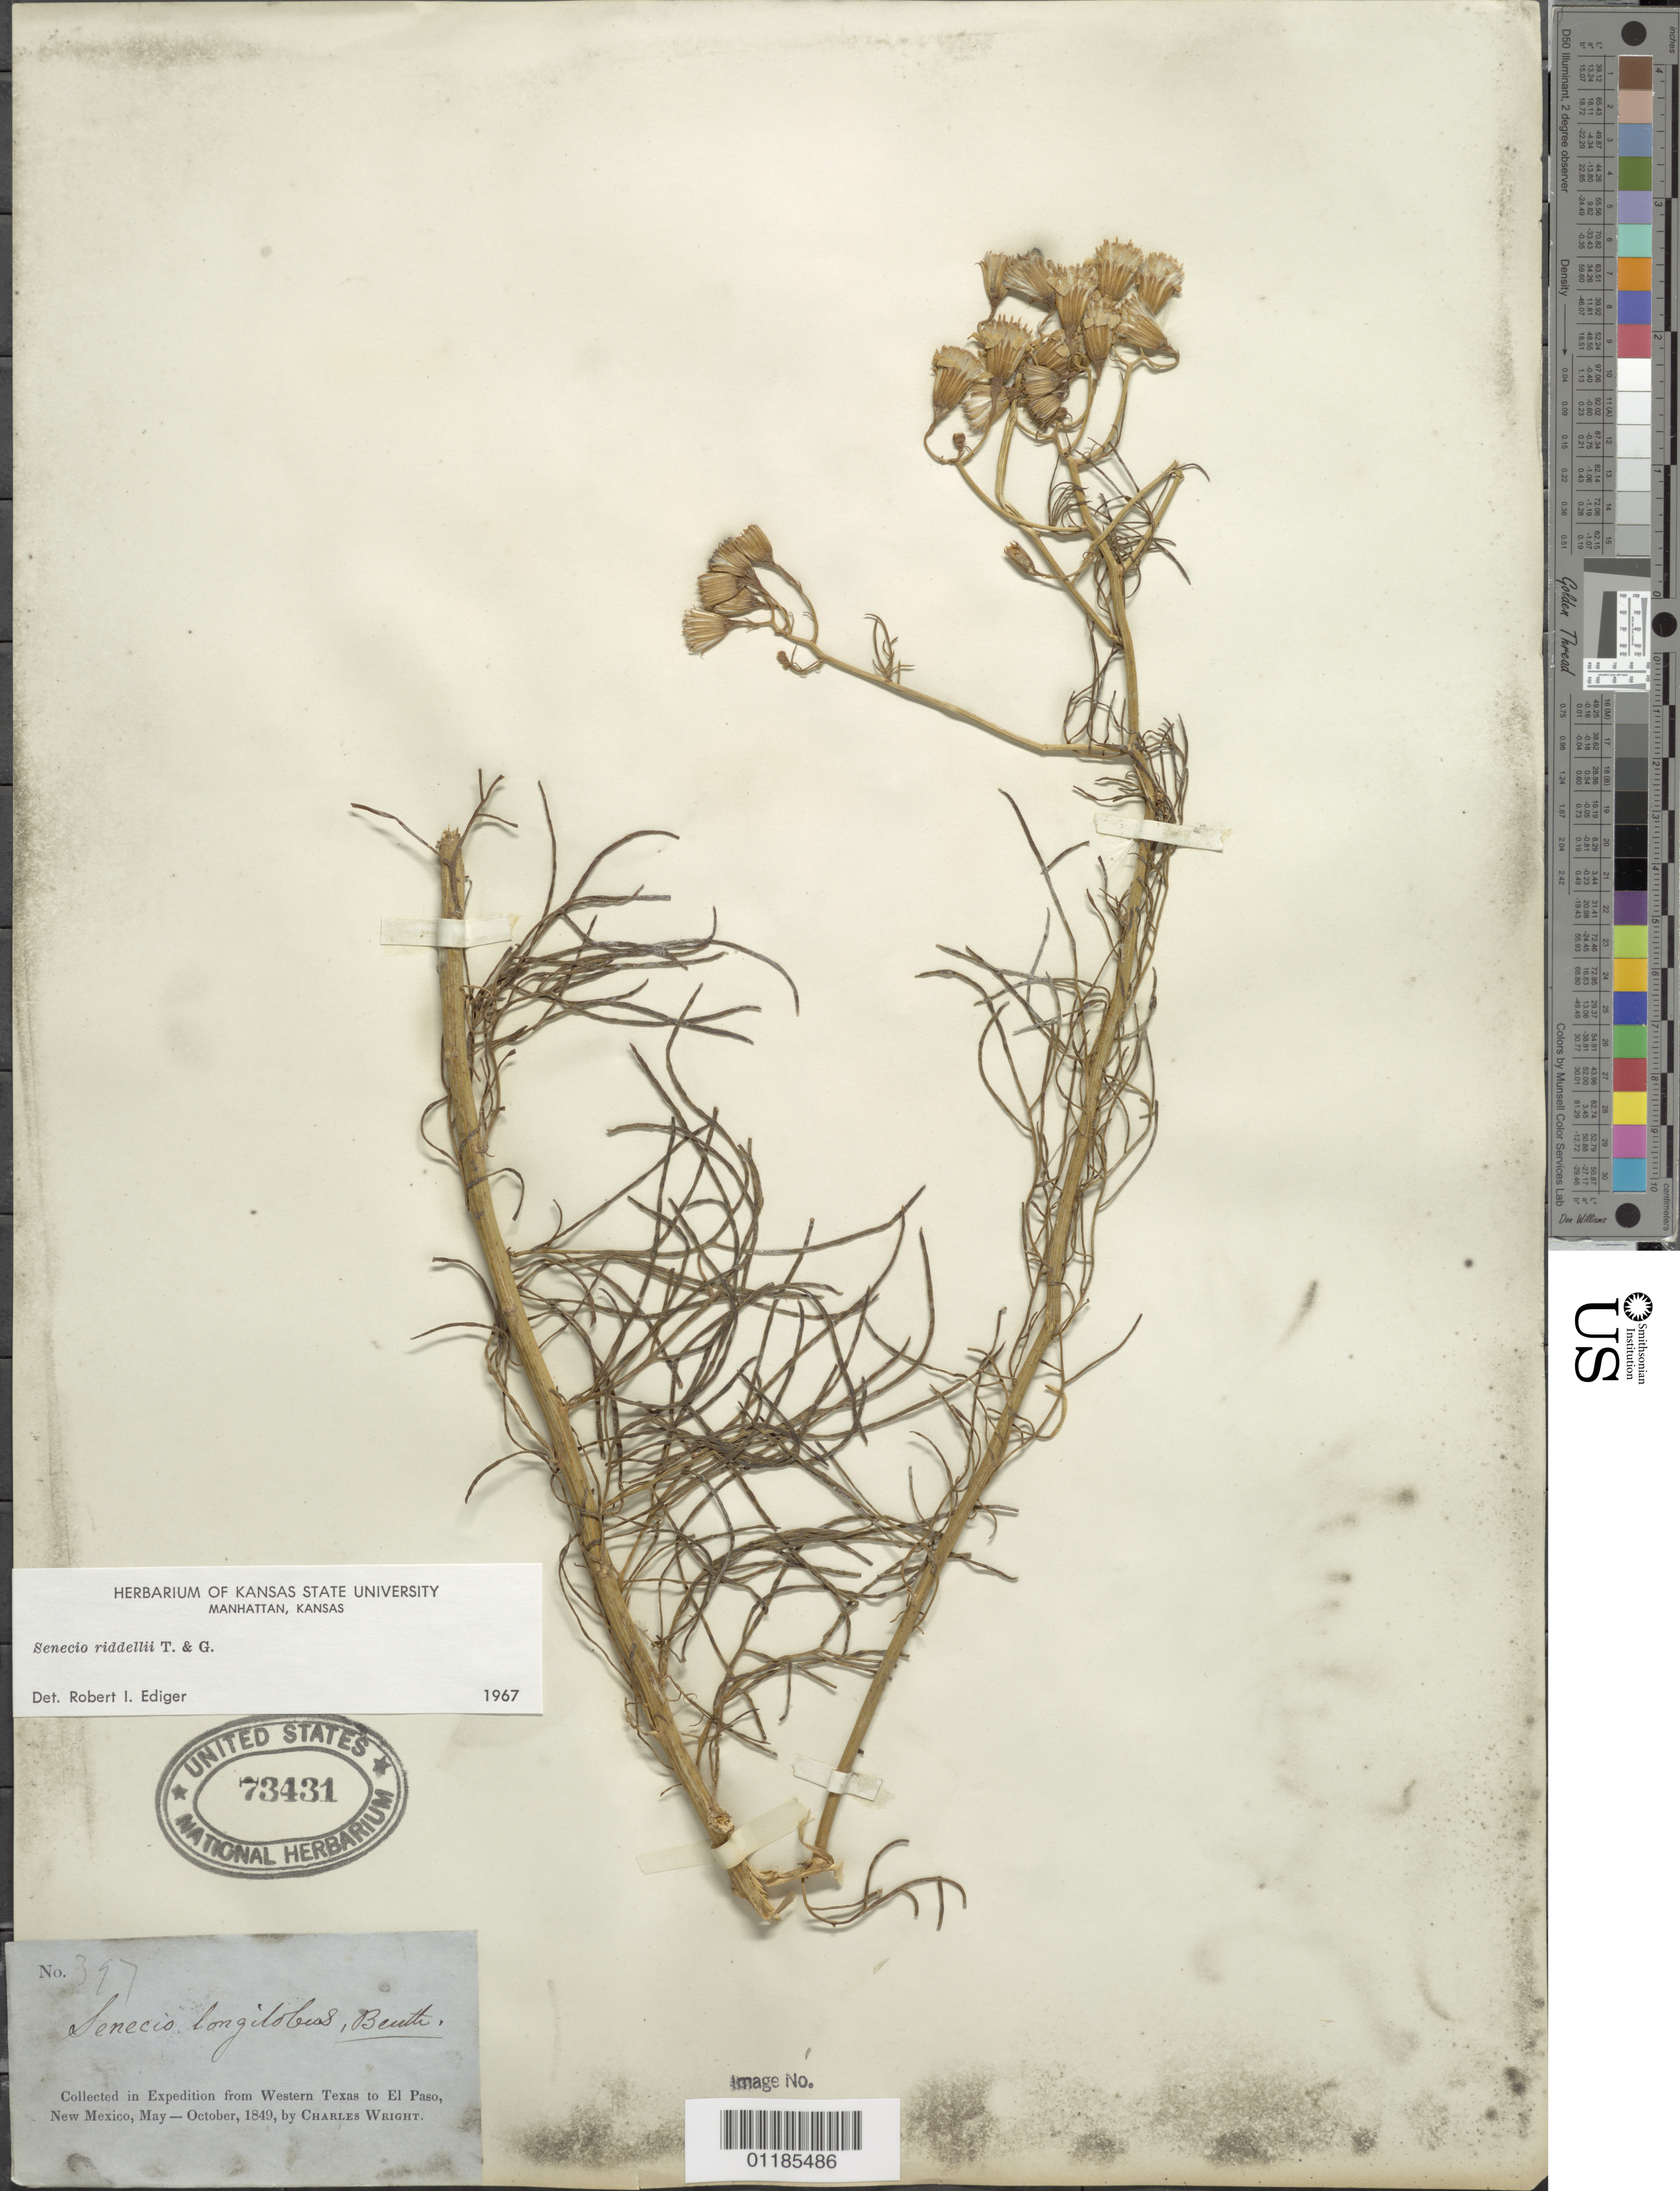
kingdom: Plantae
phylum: Tracheophyta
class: Magnoliopsida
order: Asterales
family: Asteraceae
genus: Senecio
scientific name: Senecio riddellii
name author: Torr. & A. Gray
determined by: Ediger, R. I.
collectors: C. Wright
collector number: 397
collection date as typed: May 1849 to -- Oct 1849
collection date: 1849-05/1849-10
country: United States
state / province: New Mexico / Texas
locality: W Texas to El Paso, New Mexico.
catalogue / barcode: US 73431